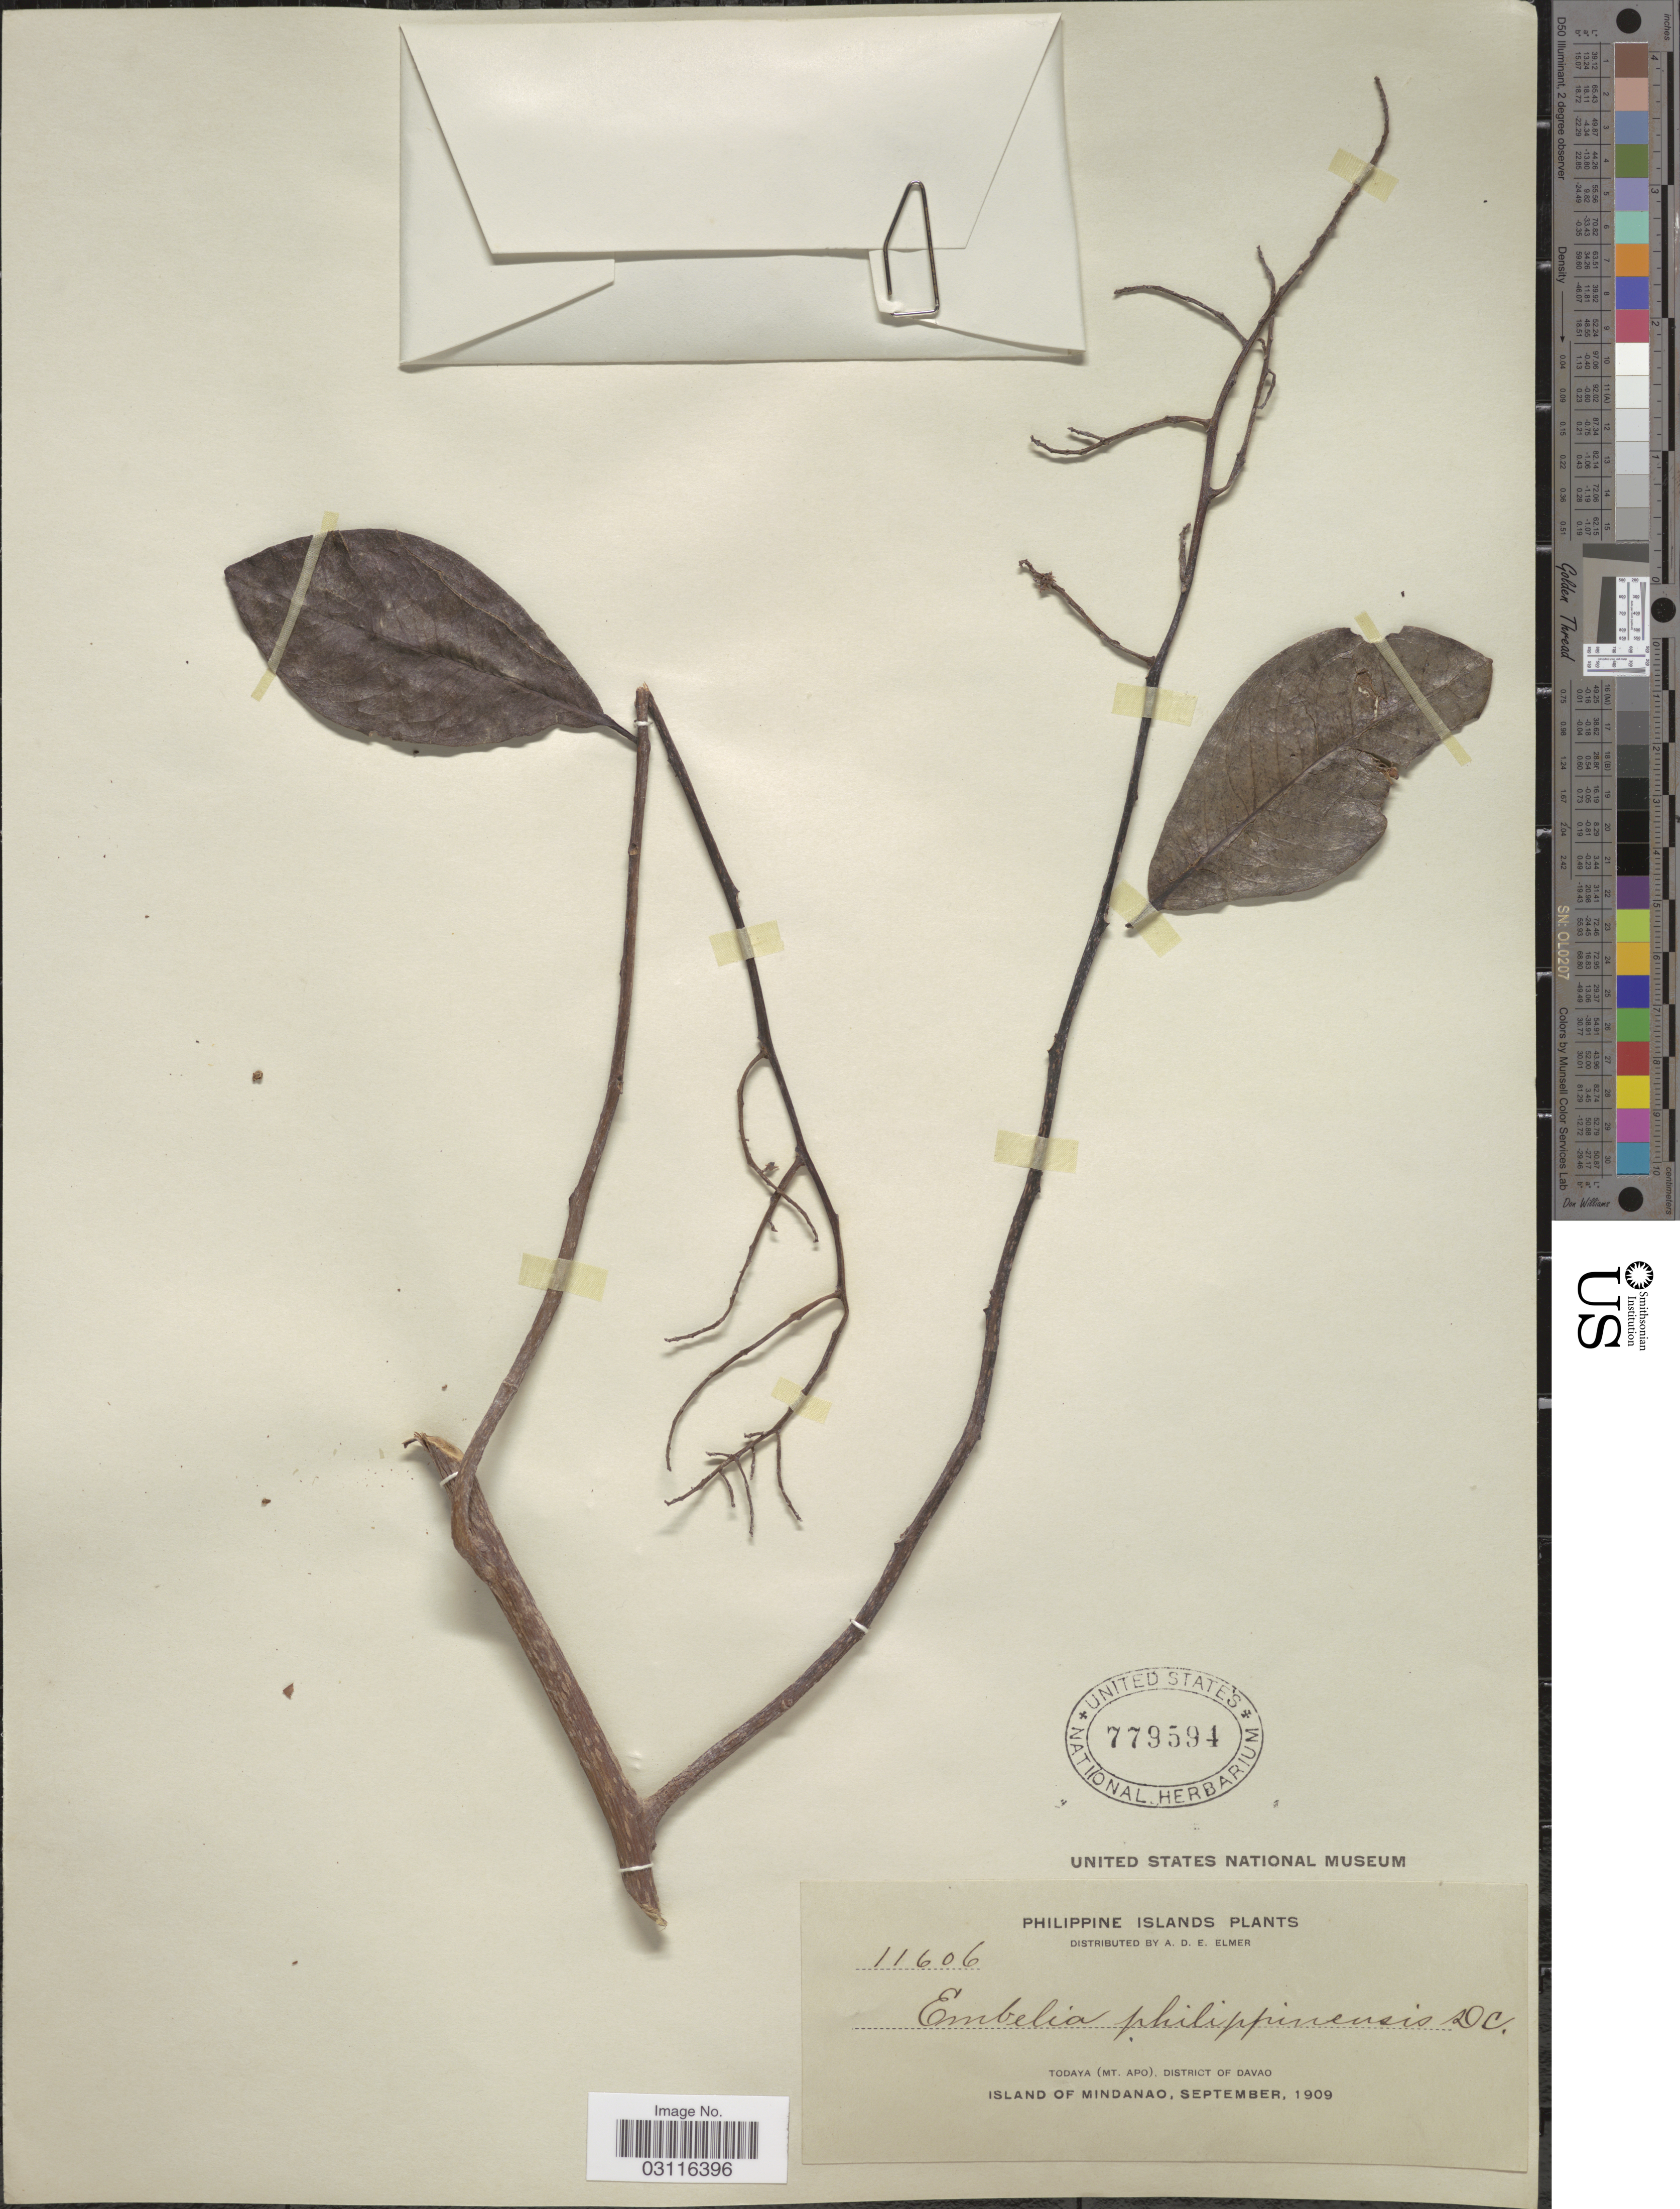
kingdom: Plantae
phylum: Tracheophyta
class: Magnoliopsida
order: Ericales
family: Primulaceae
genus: Embelia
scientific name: Embelia philippinensis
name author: A. DC.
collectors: A. D. E. Elmer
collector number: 11606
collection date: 1909-09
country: Philippines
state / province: Davao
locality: Todaya (Mt. Apo), District of Davao. Island of Mindanao.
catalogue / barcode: US 779594